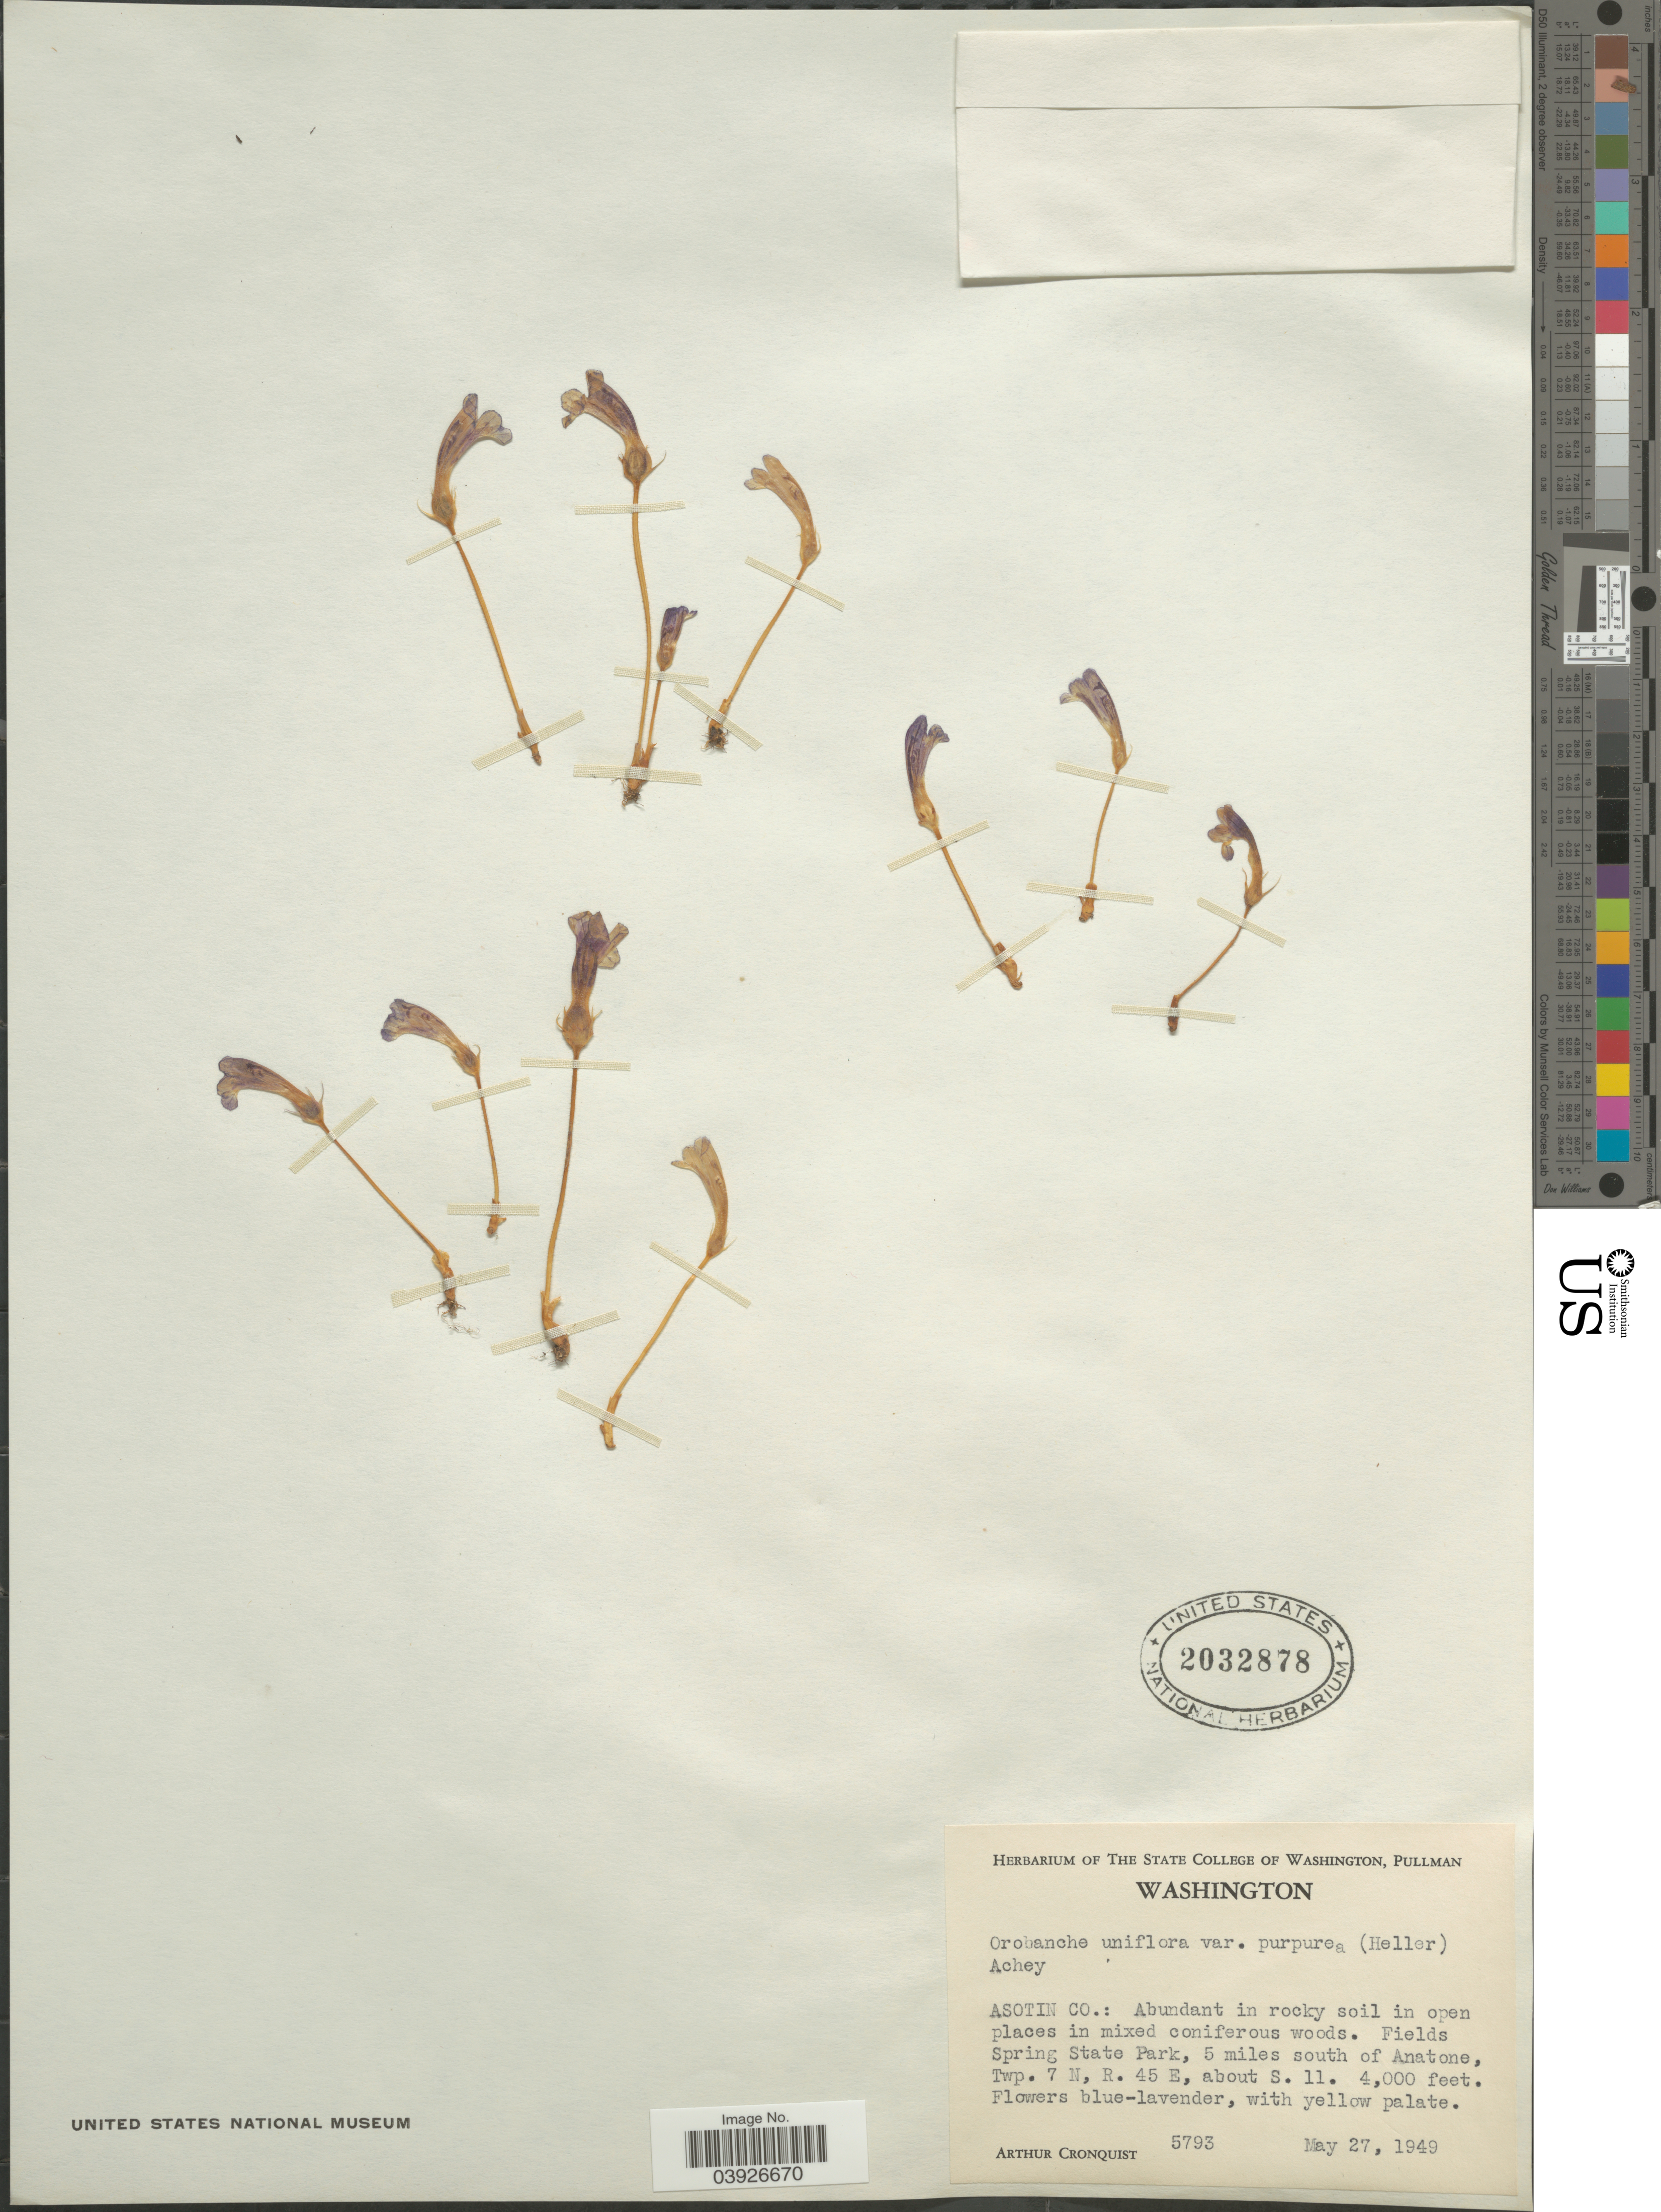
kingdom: Plantae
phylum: Tracheophyta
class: Magnoliopsida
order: Lamiales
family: Orobanchaceae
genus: Aphyllon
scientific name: Aphyllon purpureum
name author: (A. Heller) Holub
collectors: A. J. Cronquist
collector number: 5793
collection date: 1949-05-27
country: United States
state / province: Washington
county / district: Asotin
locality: Asotin Co.: Fields Spring State Park, 5 miles south of Anatone, Twp. 7 N, R. 45 E, about S. 11.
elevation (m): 1219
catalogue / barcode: US 2032878